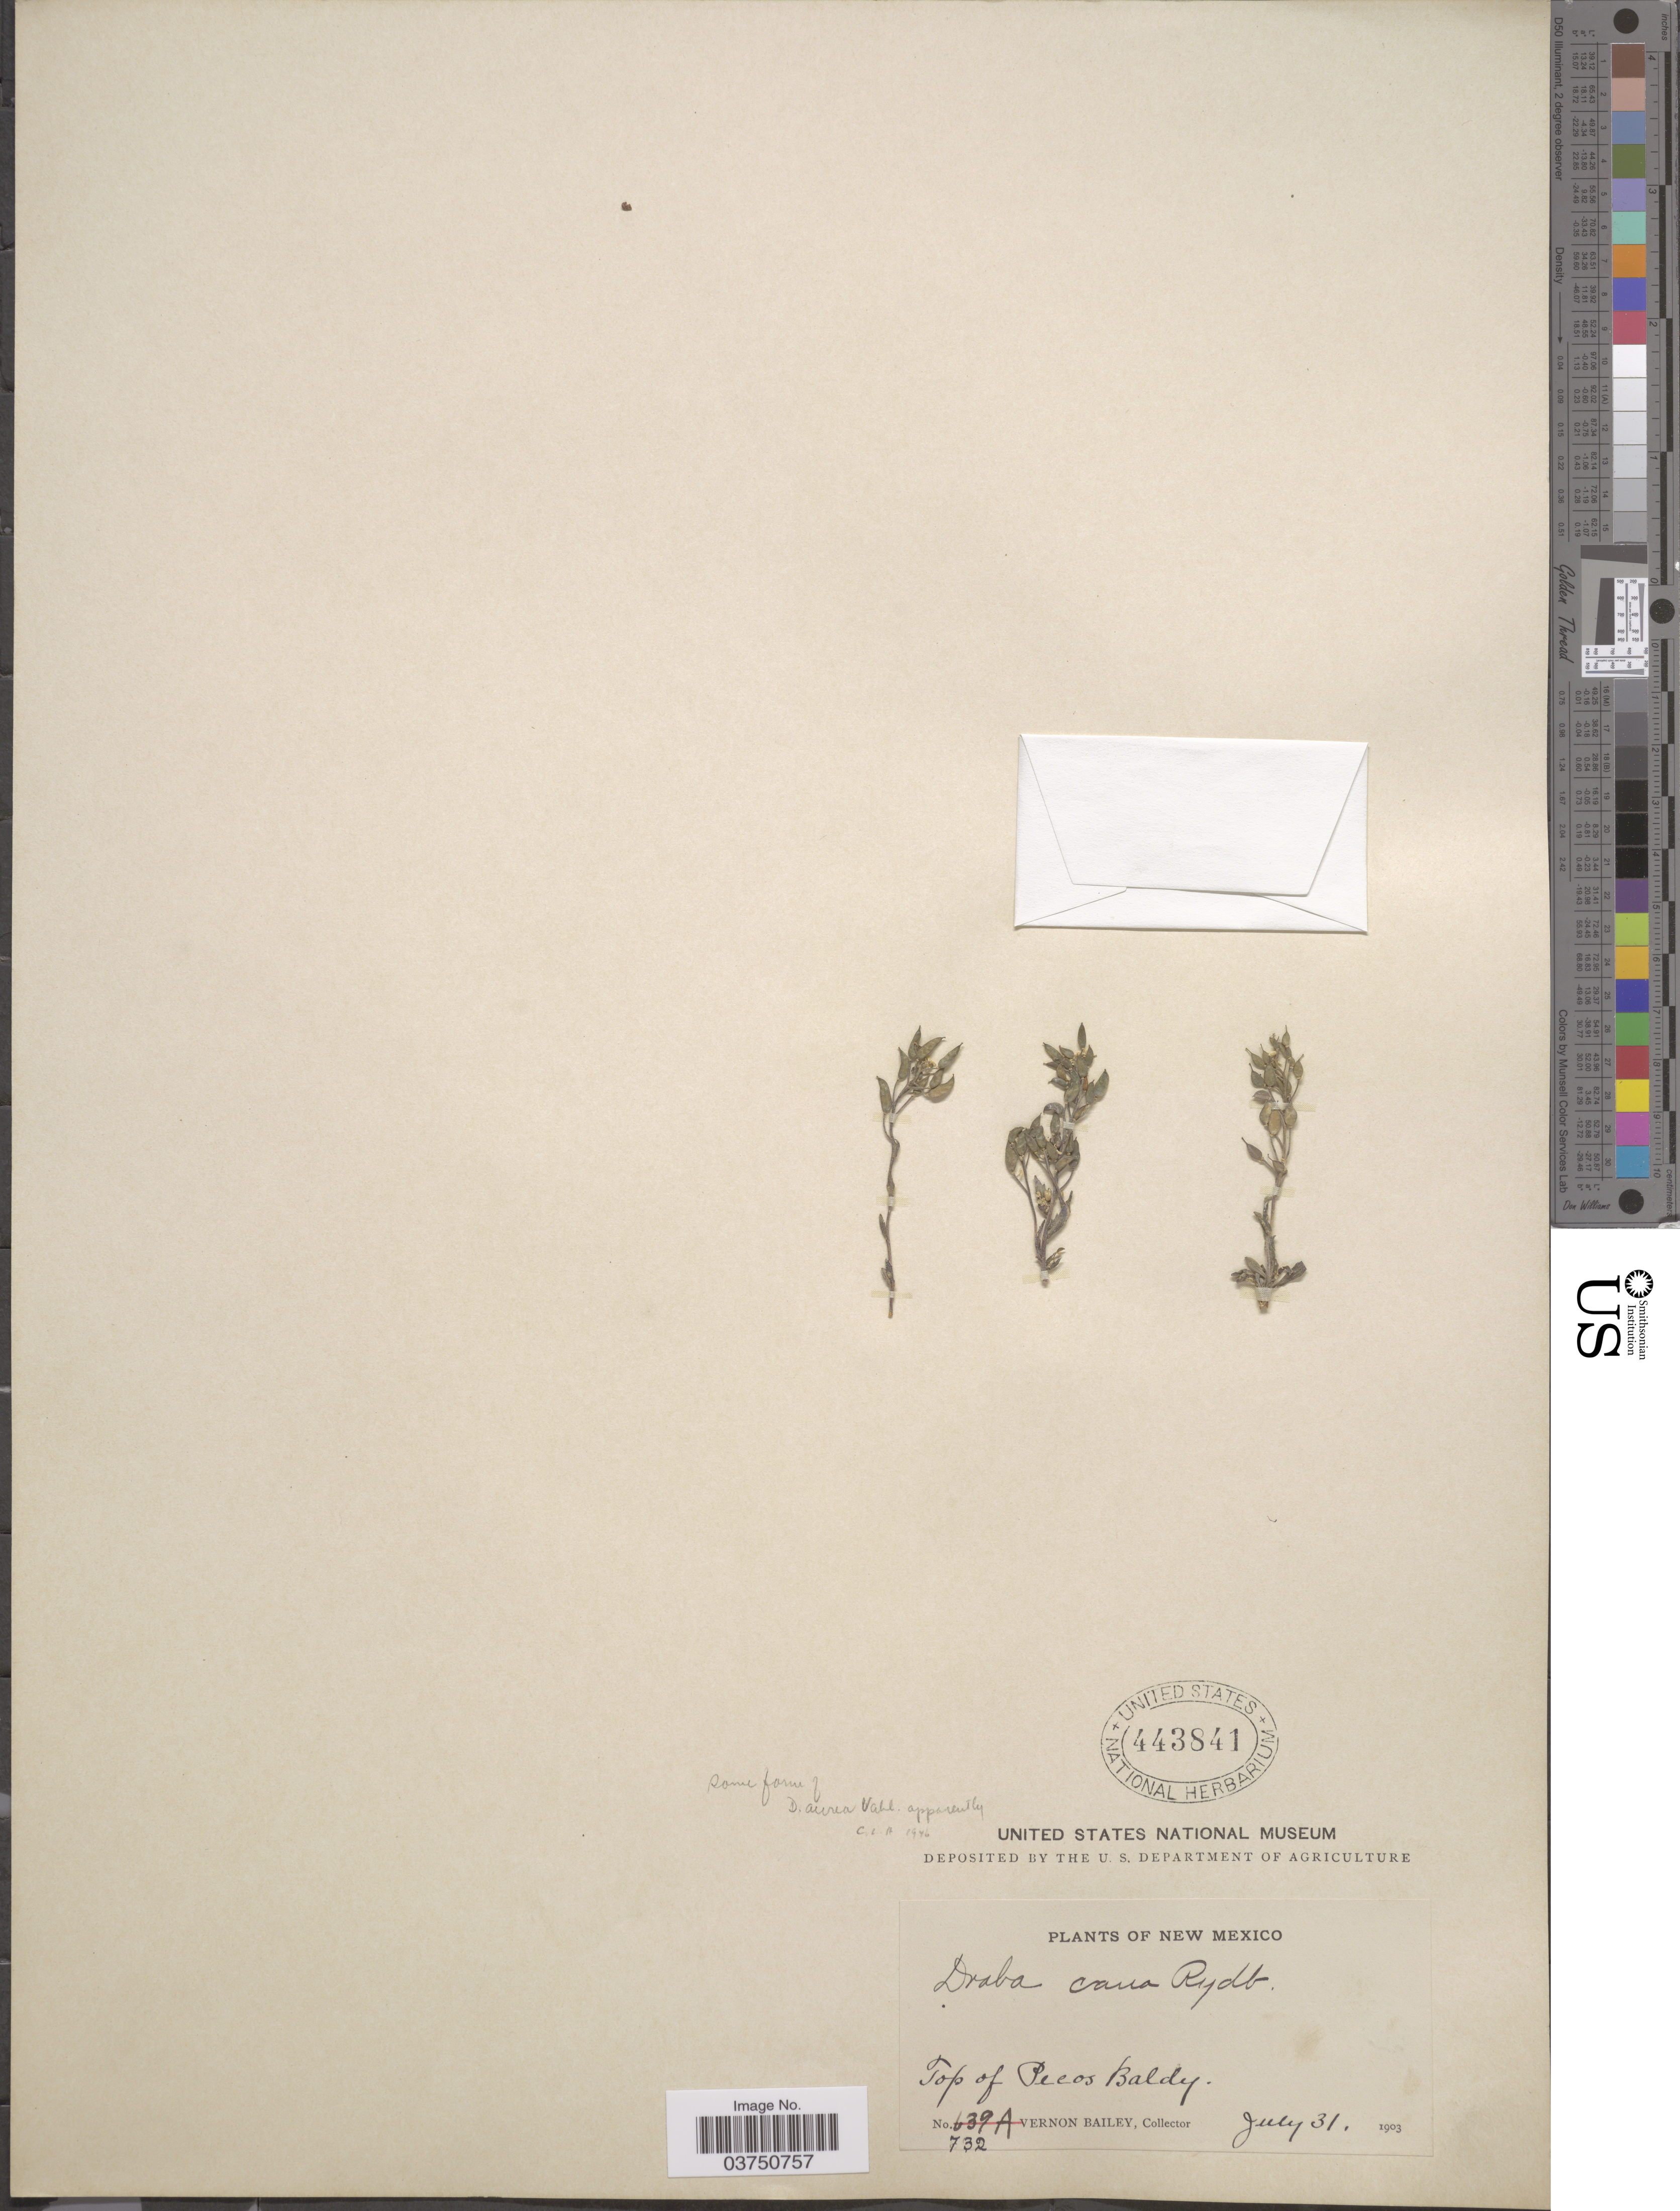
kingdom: Plantae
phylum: Tracheophyta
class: Magnoliopsida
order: Brassicales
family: Brassicaceae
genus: Draba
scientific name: Draba aurea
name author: Vahl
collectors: V. O. Bailey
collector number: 732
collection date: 1903-07-31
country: United States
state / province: New Mexico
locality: Top of Pecos Baldy.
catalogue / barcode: US 443841